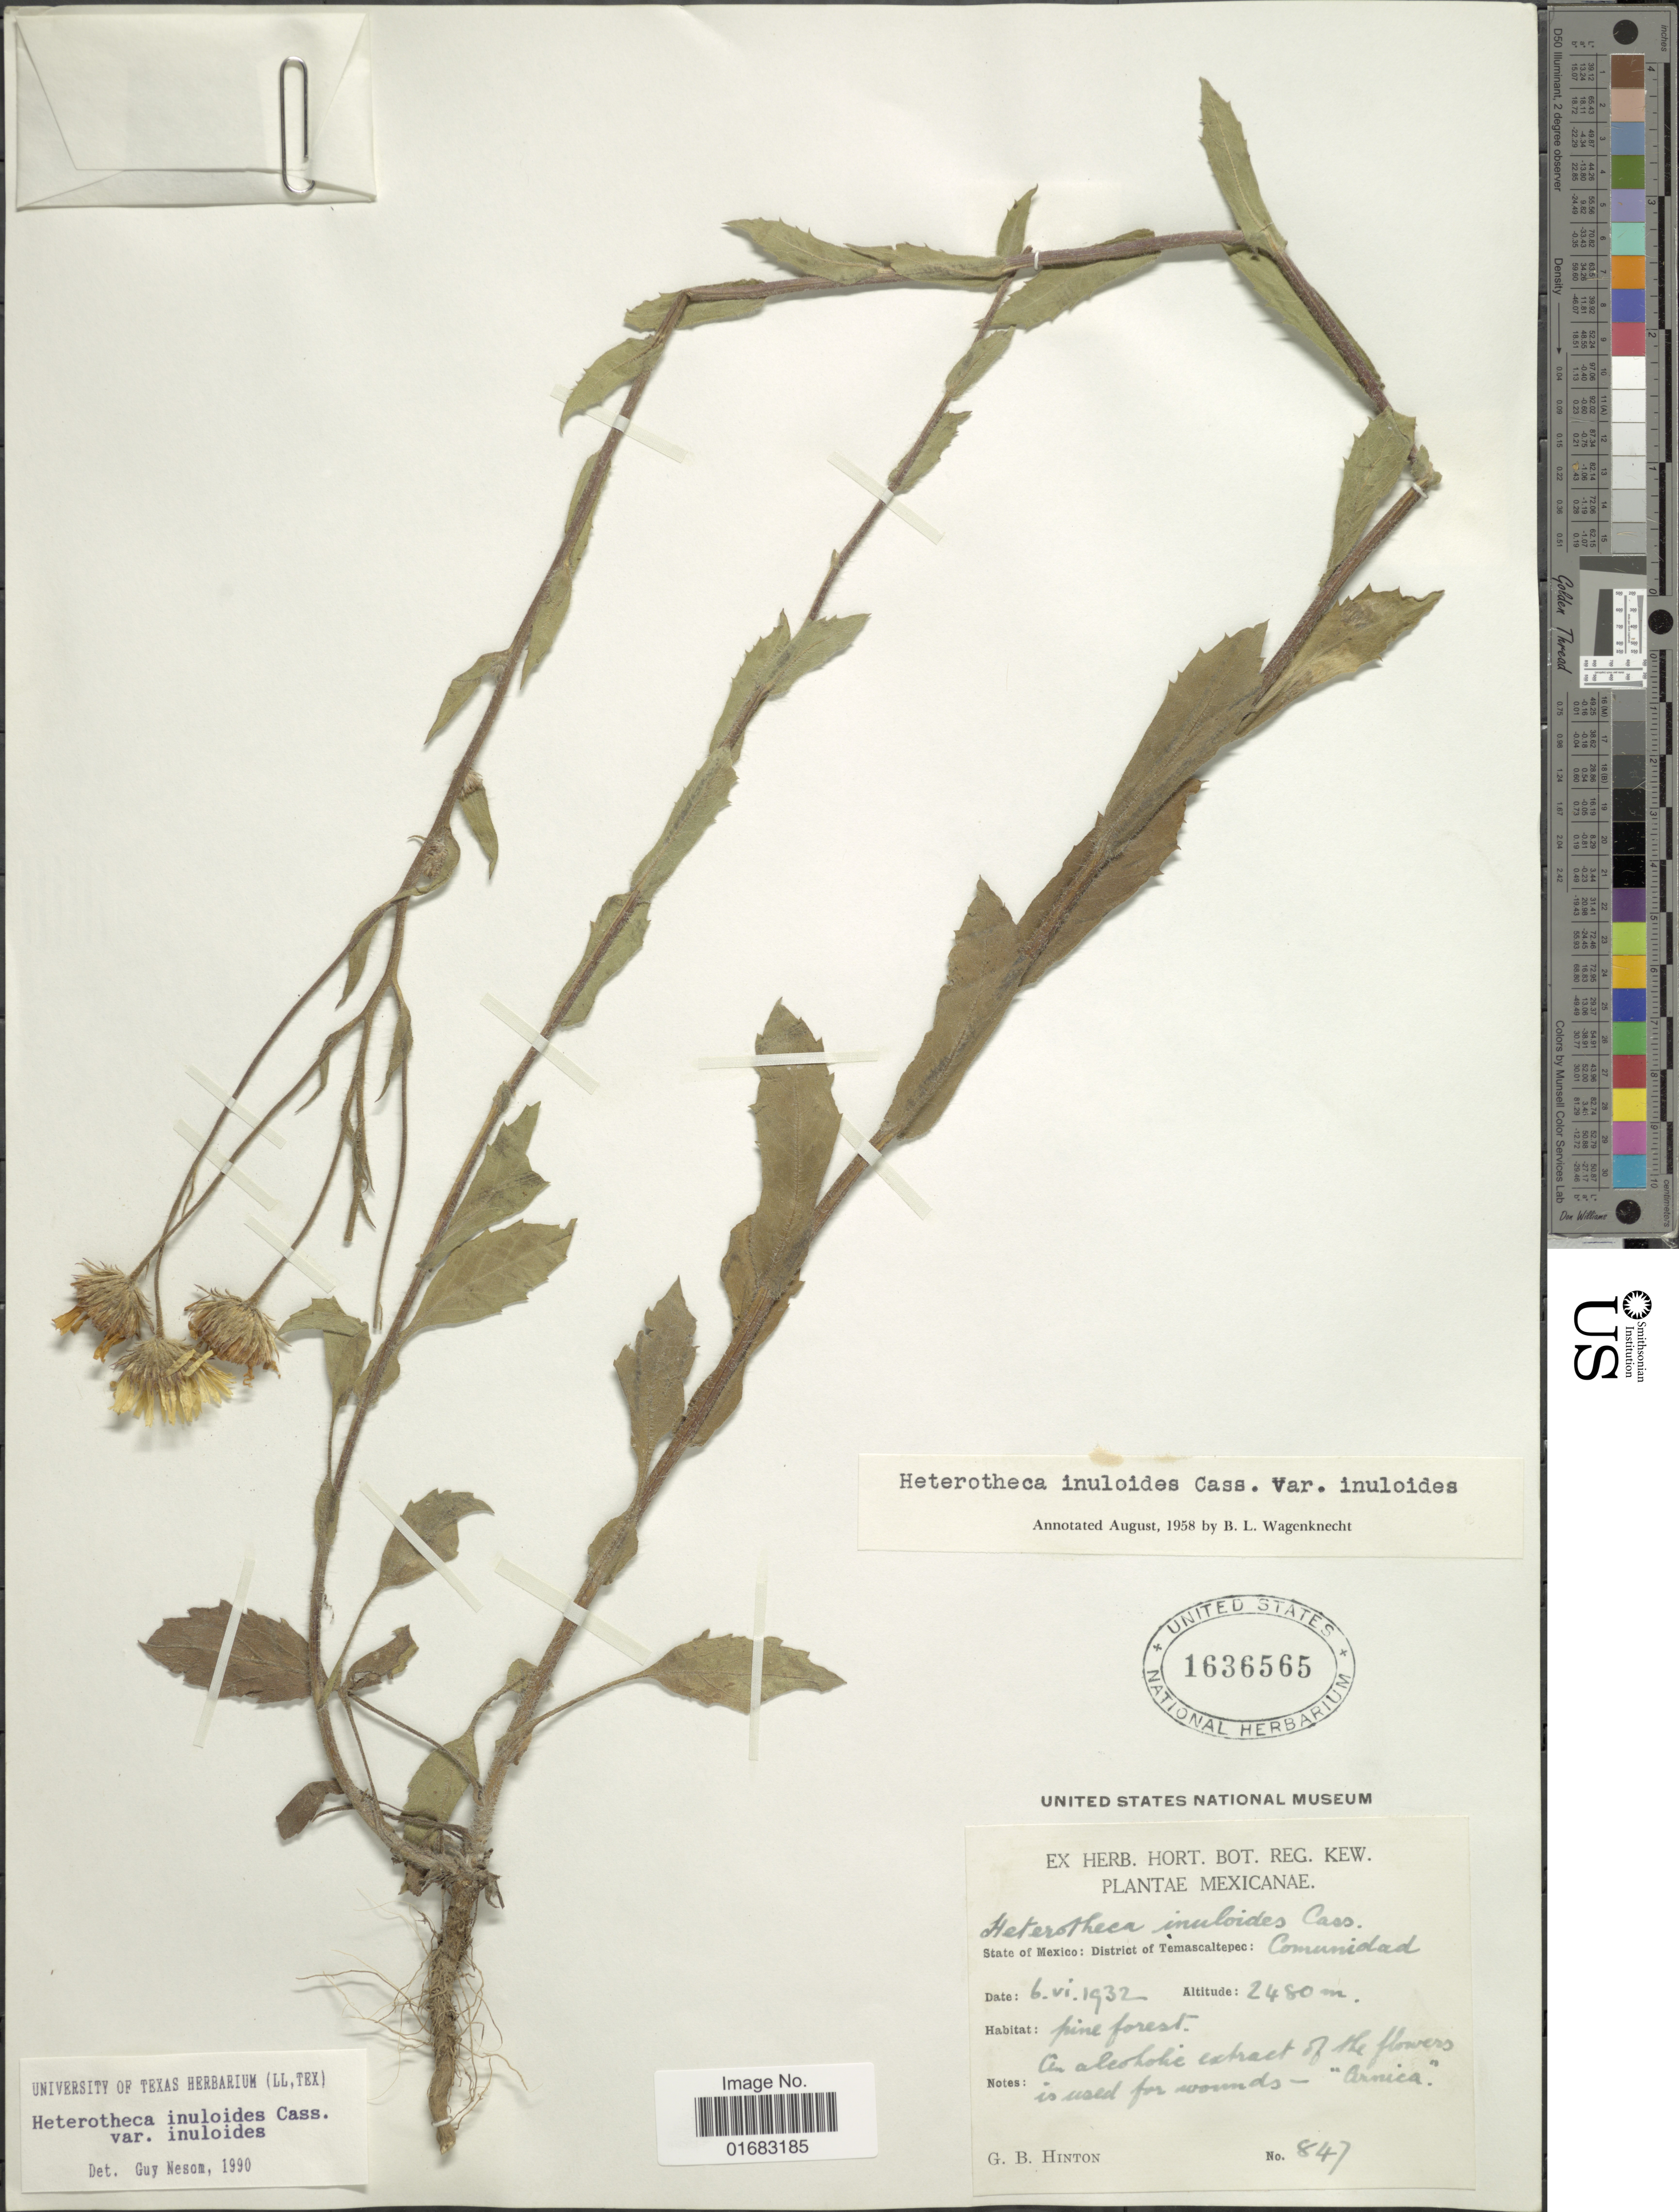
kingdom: Plantae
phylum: Tracheophyta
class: Magnoliopsida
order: Asterales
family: Asteraceae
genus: Heterotheca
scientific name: Heterotheca inuloides var. inuloides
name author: Cass.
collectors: G. B. Hinton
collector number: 847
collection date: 1932-06-06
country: Mexico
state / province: México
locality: State of México: District of Temascaltepec: Comunidad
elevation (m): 2480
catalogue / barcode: US 1636565